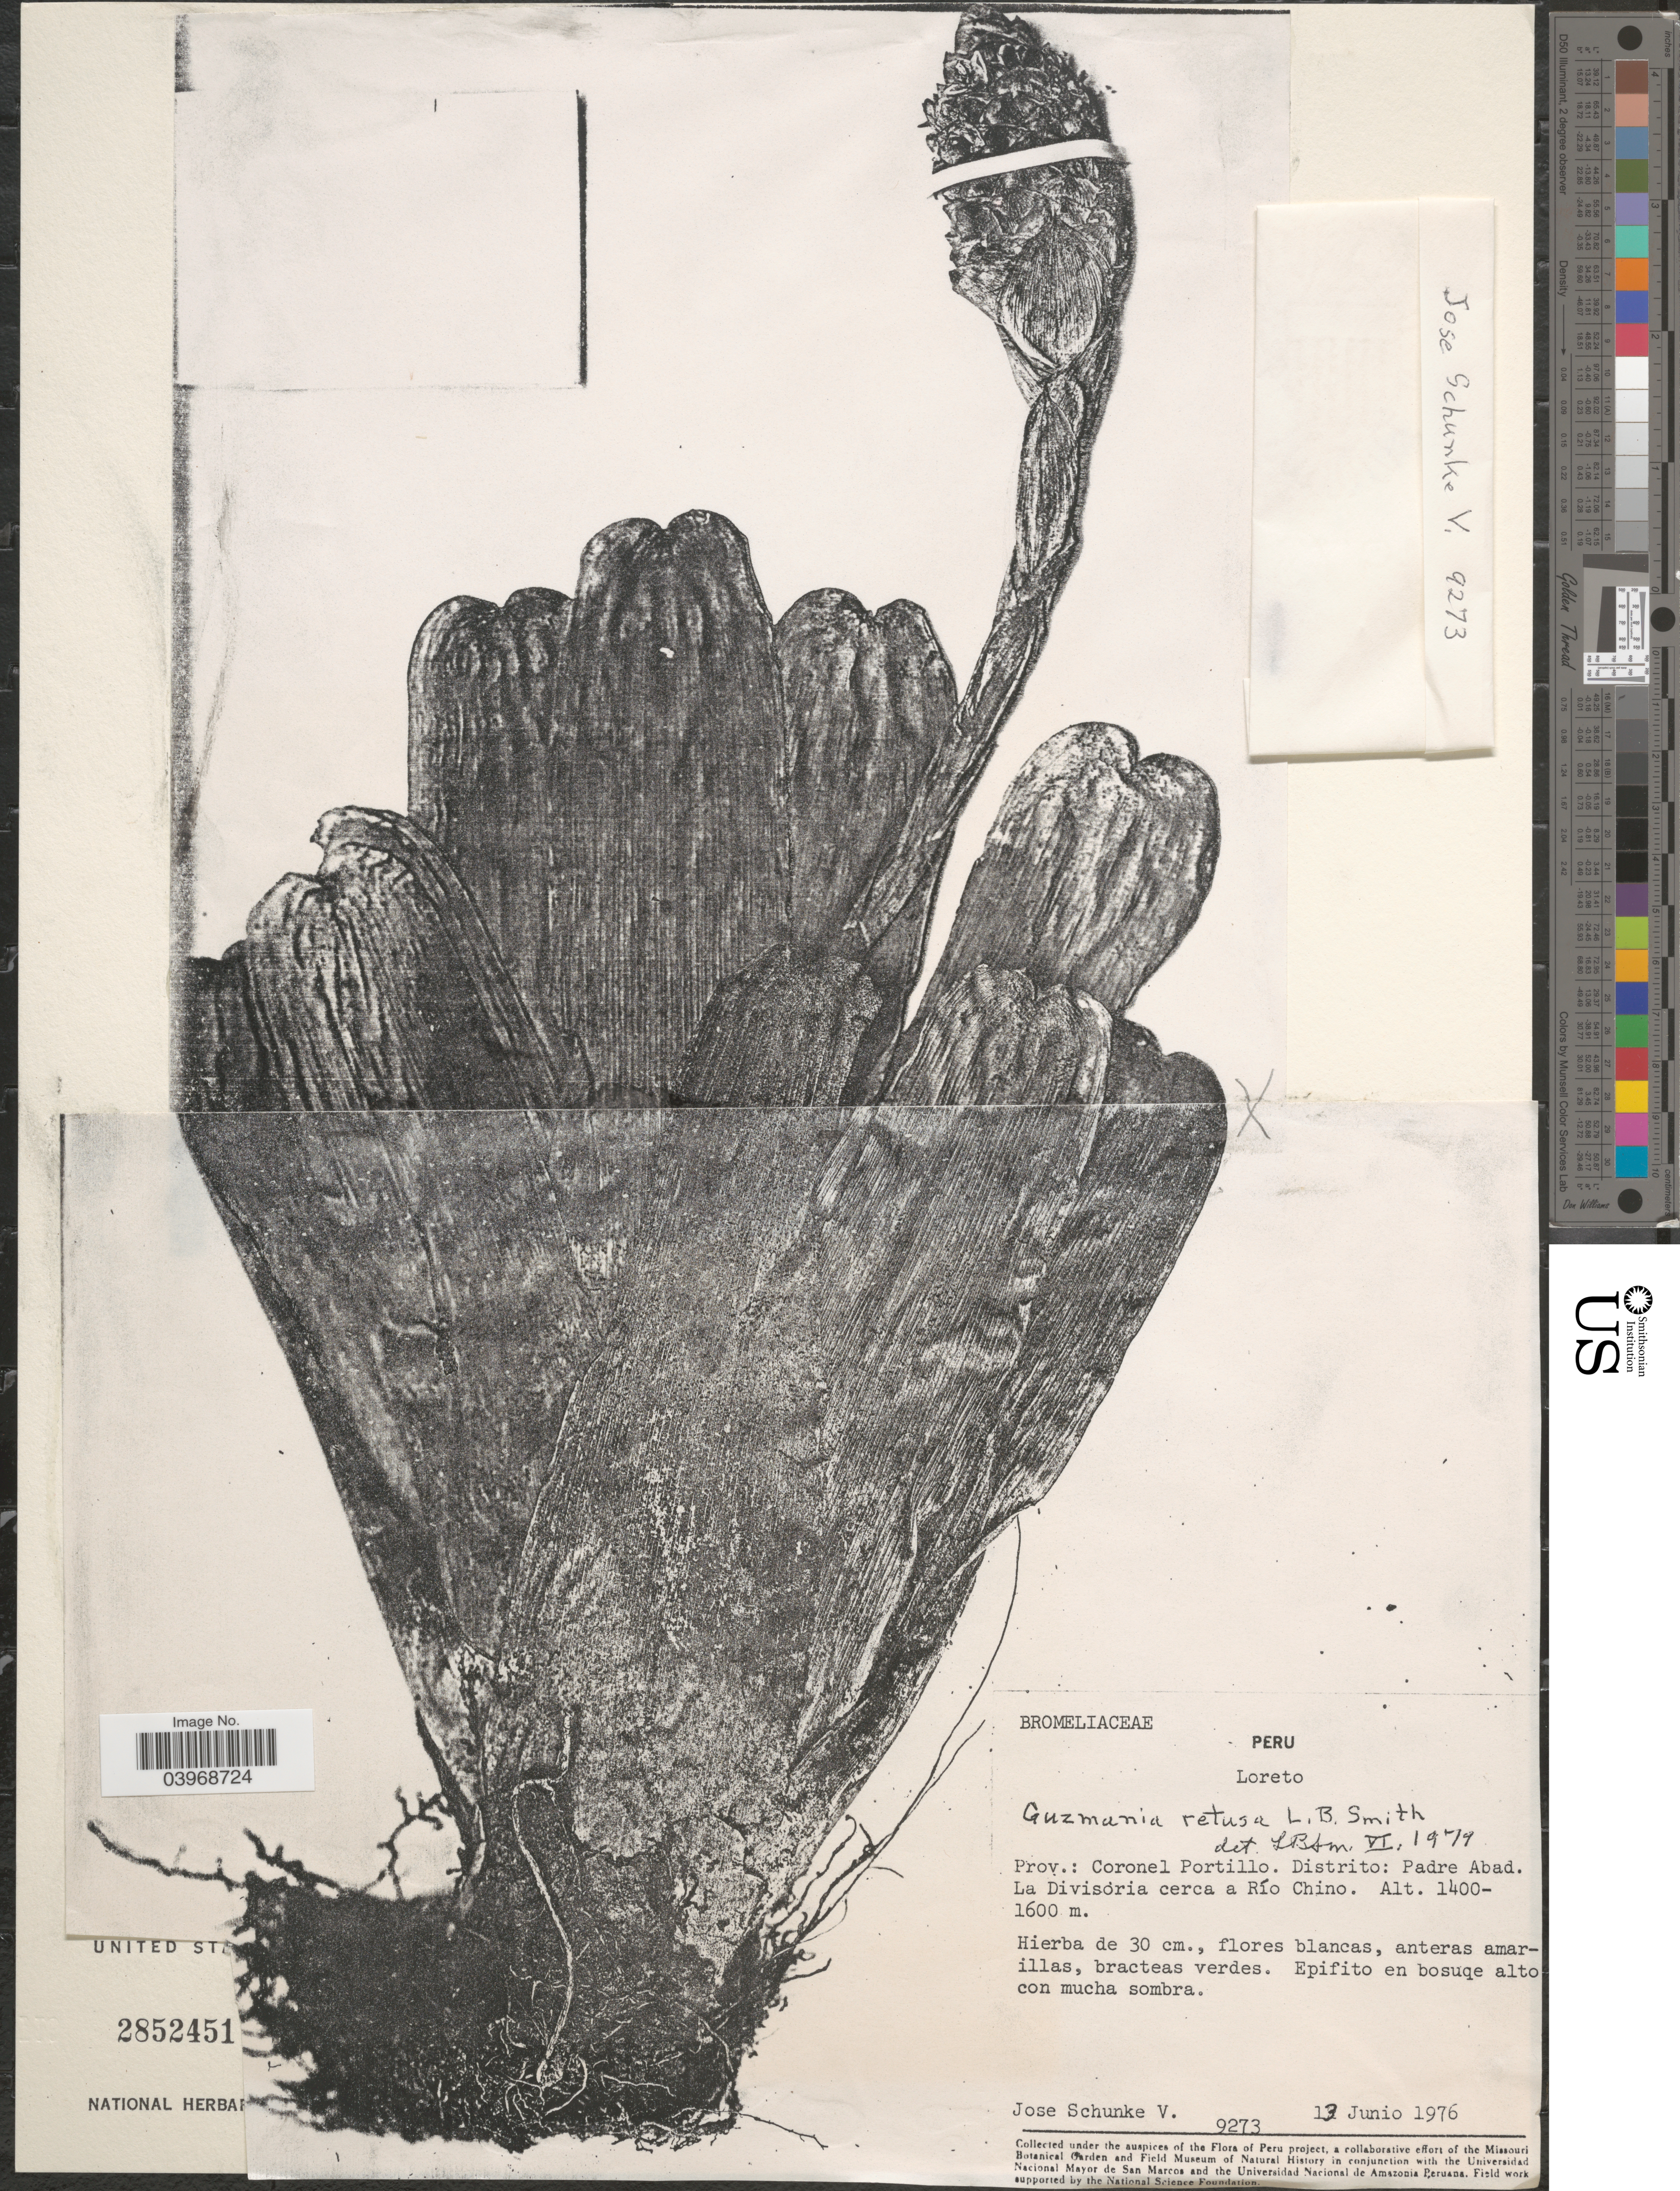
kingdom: Plantae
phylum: Tracheophyta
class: Liliopsida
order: Poales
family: Bromeliaceae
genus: Guzmania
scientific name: Guzmania retusa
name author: L.B. Sm.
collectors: J. Schunke Vigo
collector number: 9273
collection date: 1976-06-13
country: Peru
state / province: Loreto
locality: Prov.: Coronel Portillo. Distrito: Padre Abad. La Divisoria cerca a Río Chino.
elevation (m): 1400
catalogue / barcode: US 2852451